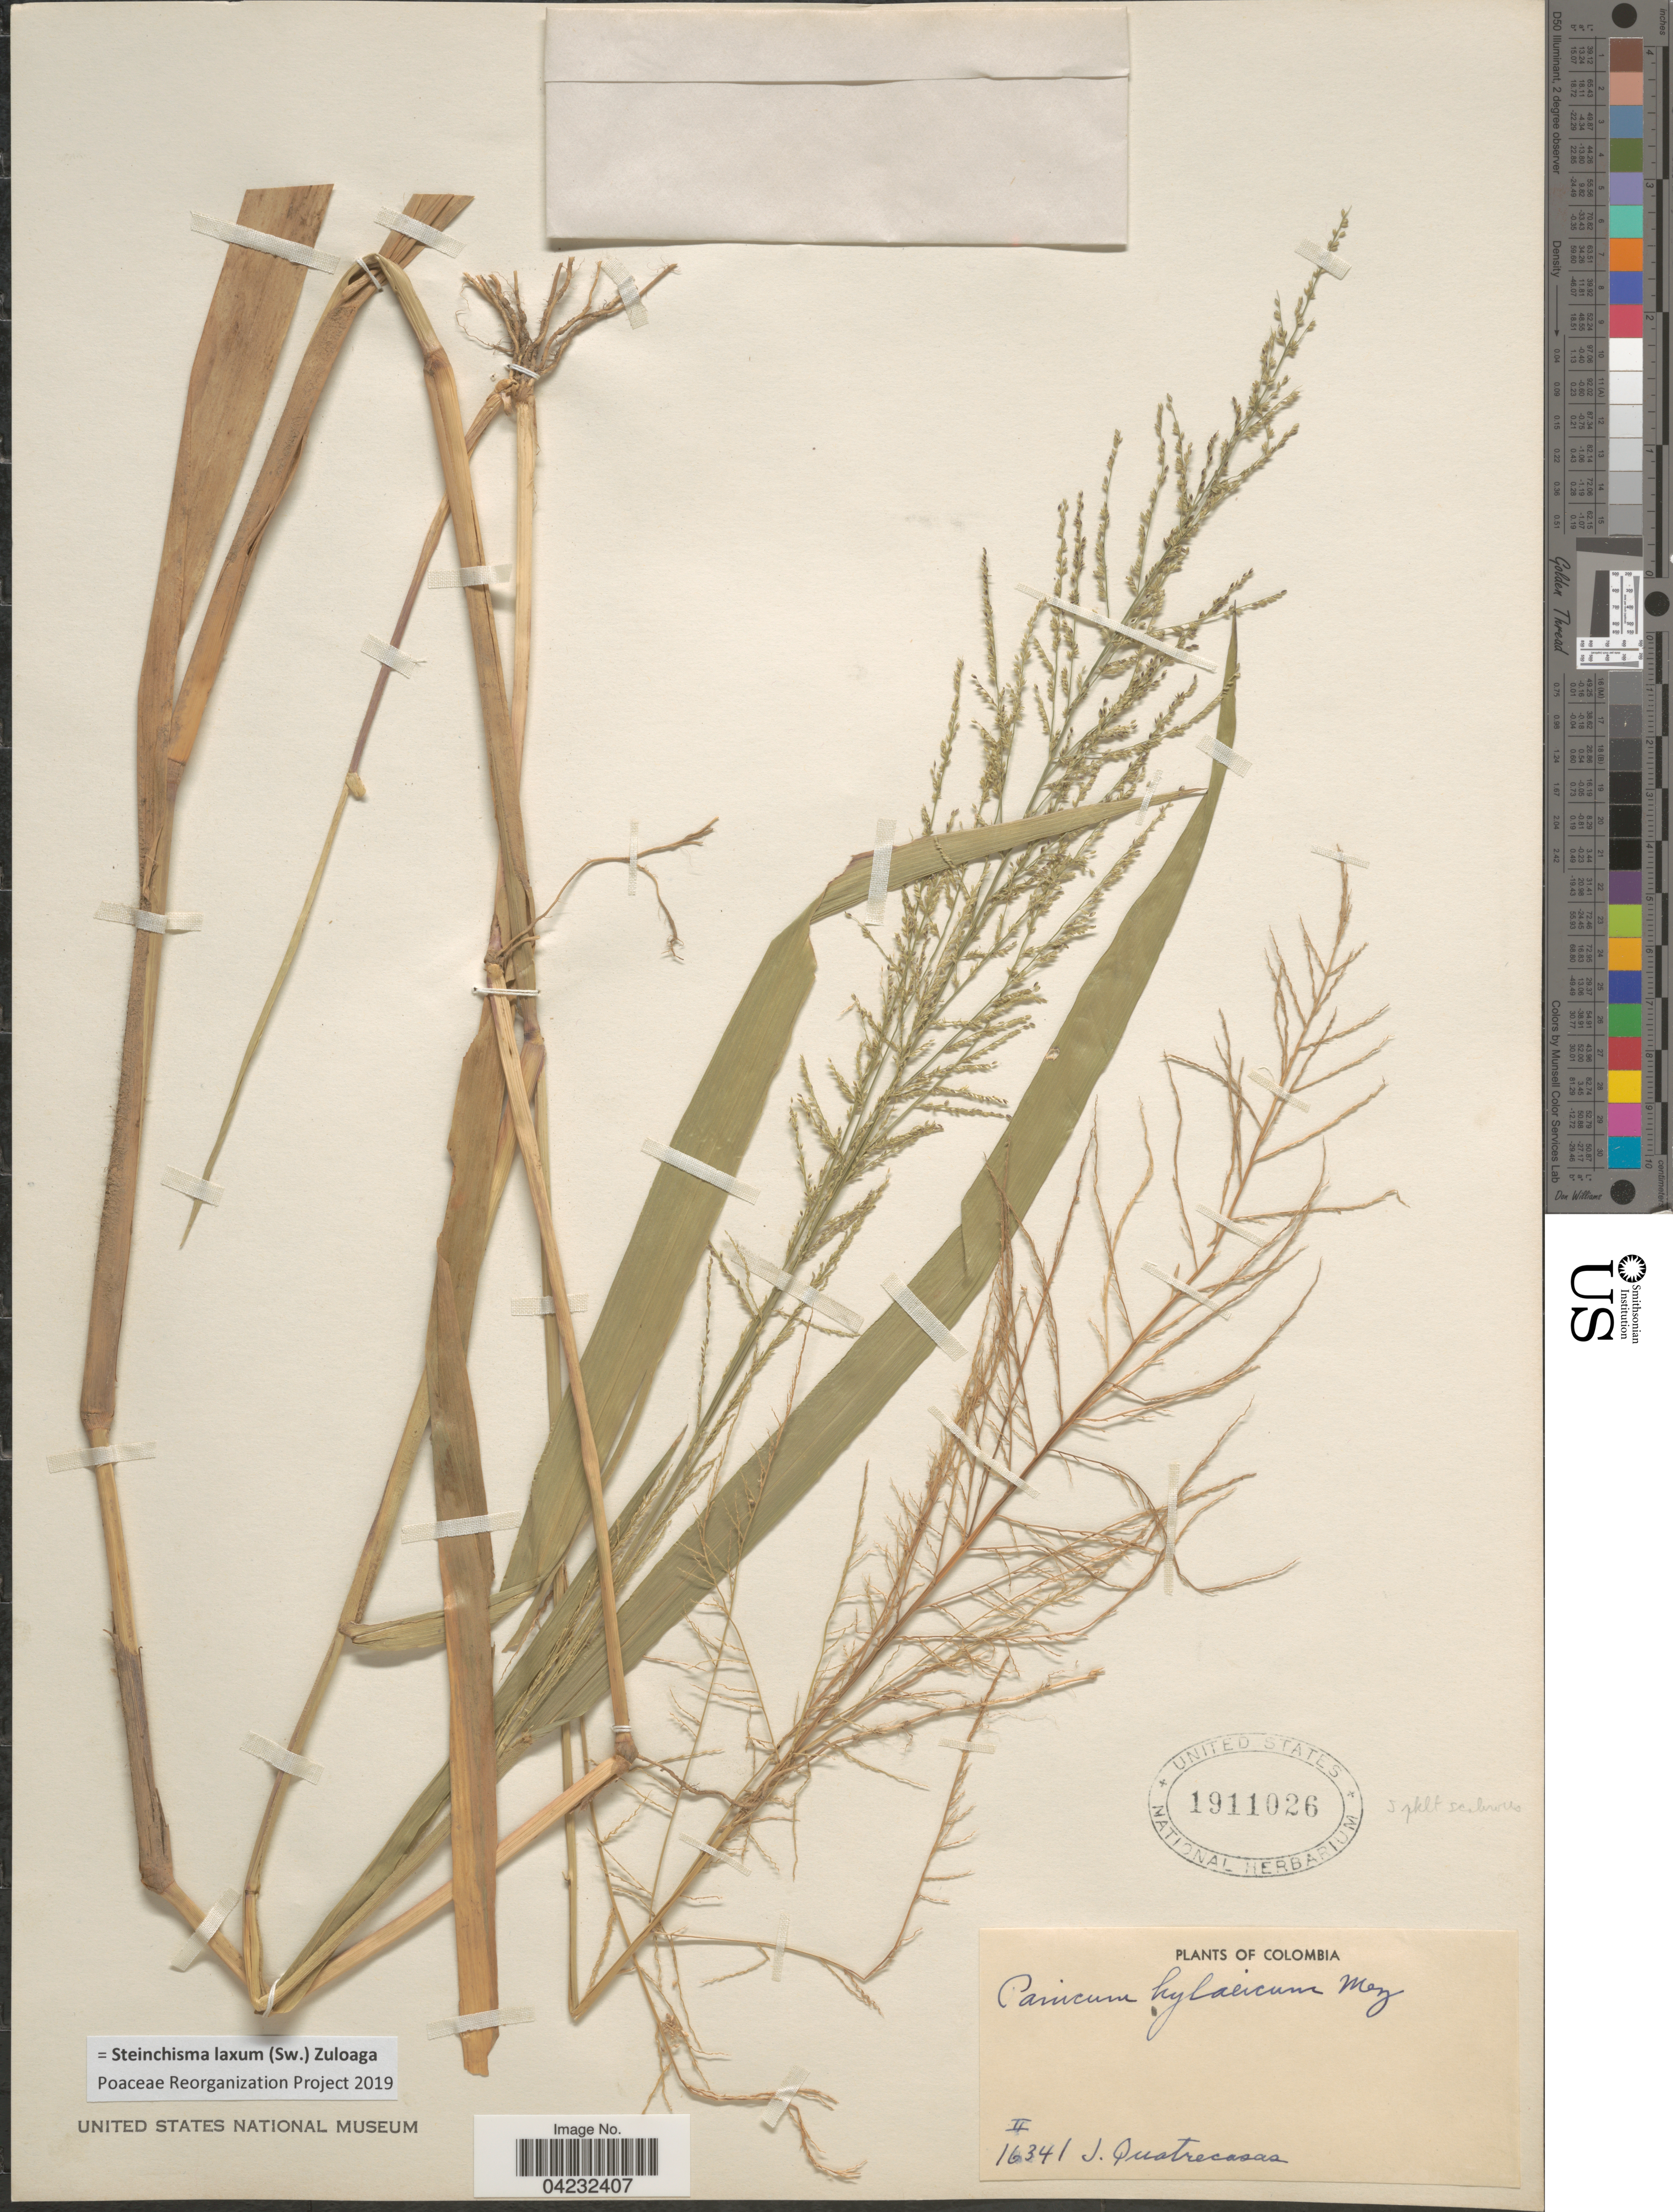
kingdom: Plantae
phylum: Tracheophyta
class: Liliopsida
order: Poales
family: Poaceae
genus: Steinchisma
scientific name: Steinchisma laxum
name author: (Sw.) Zuloaga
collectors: J. Cuatrecasas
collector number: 16341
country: Colombia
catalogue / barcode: US 1911026